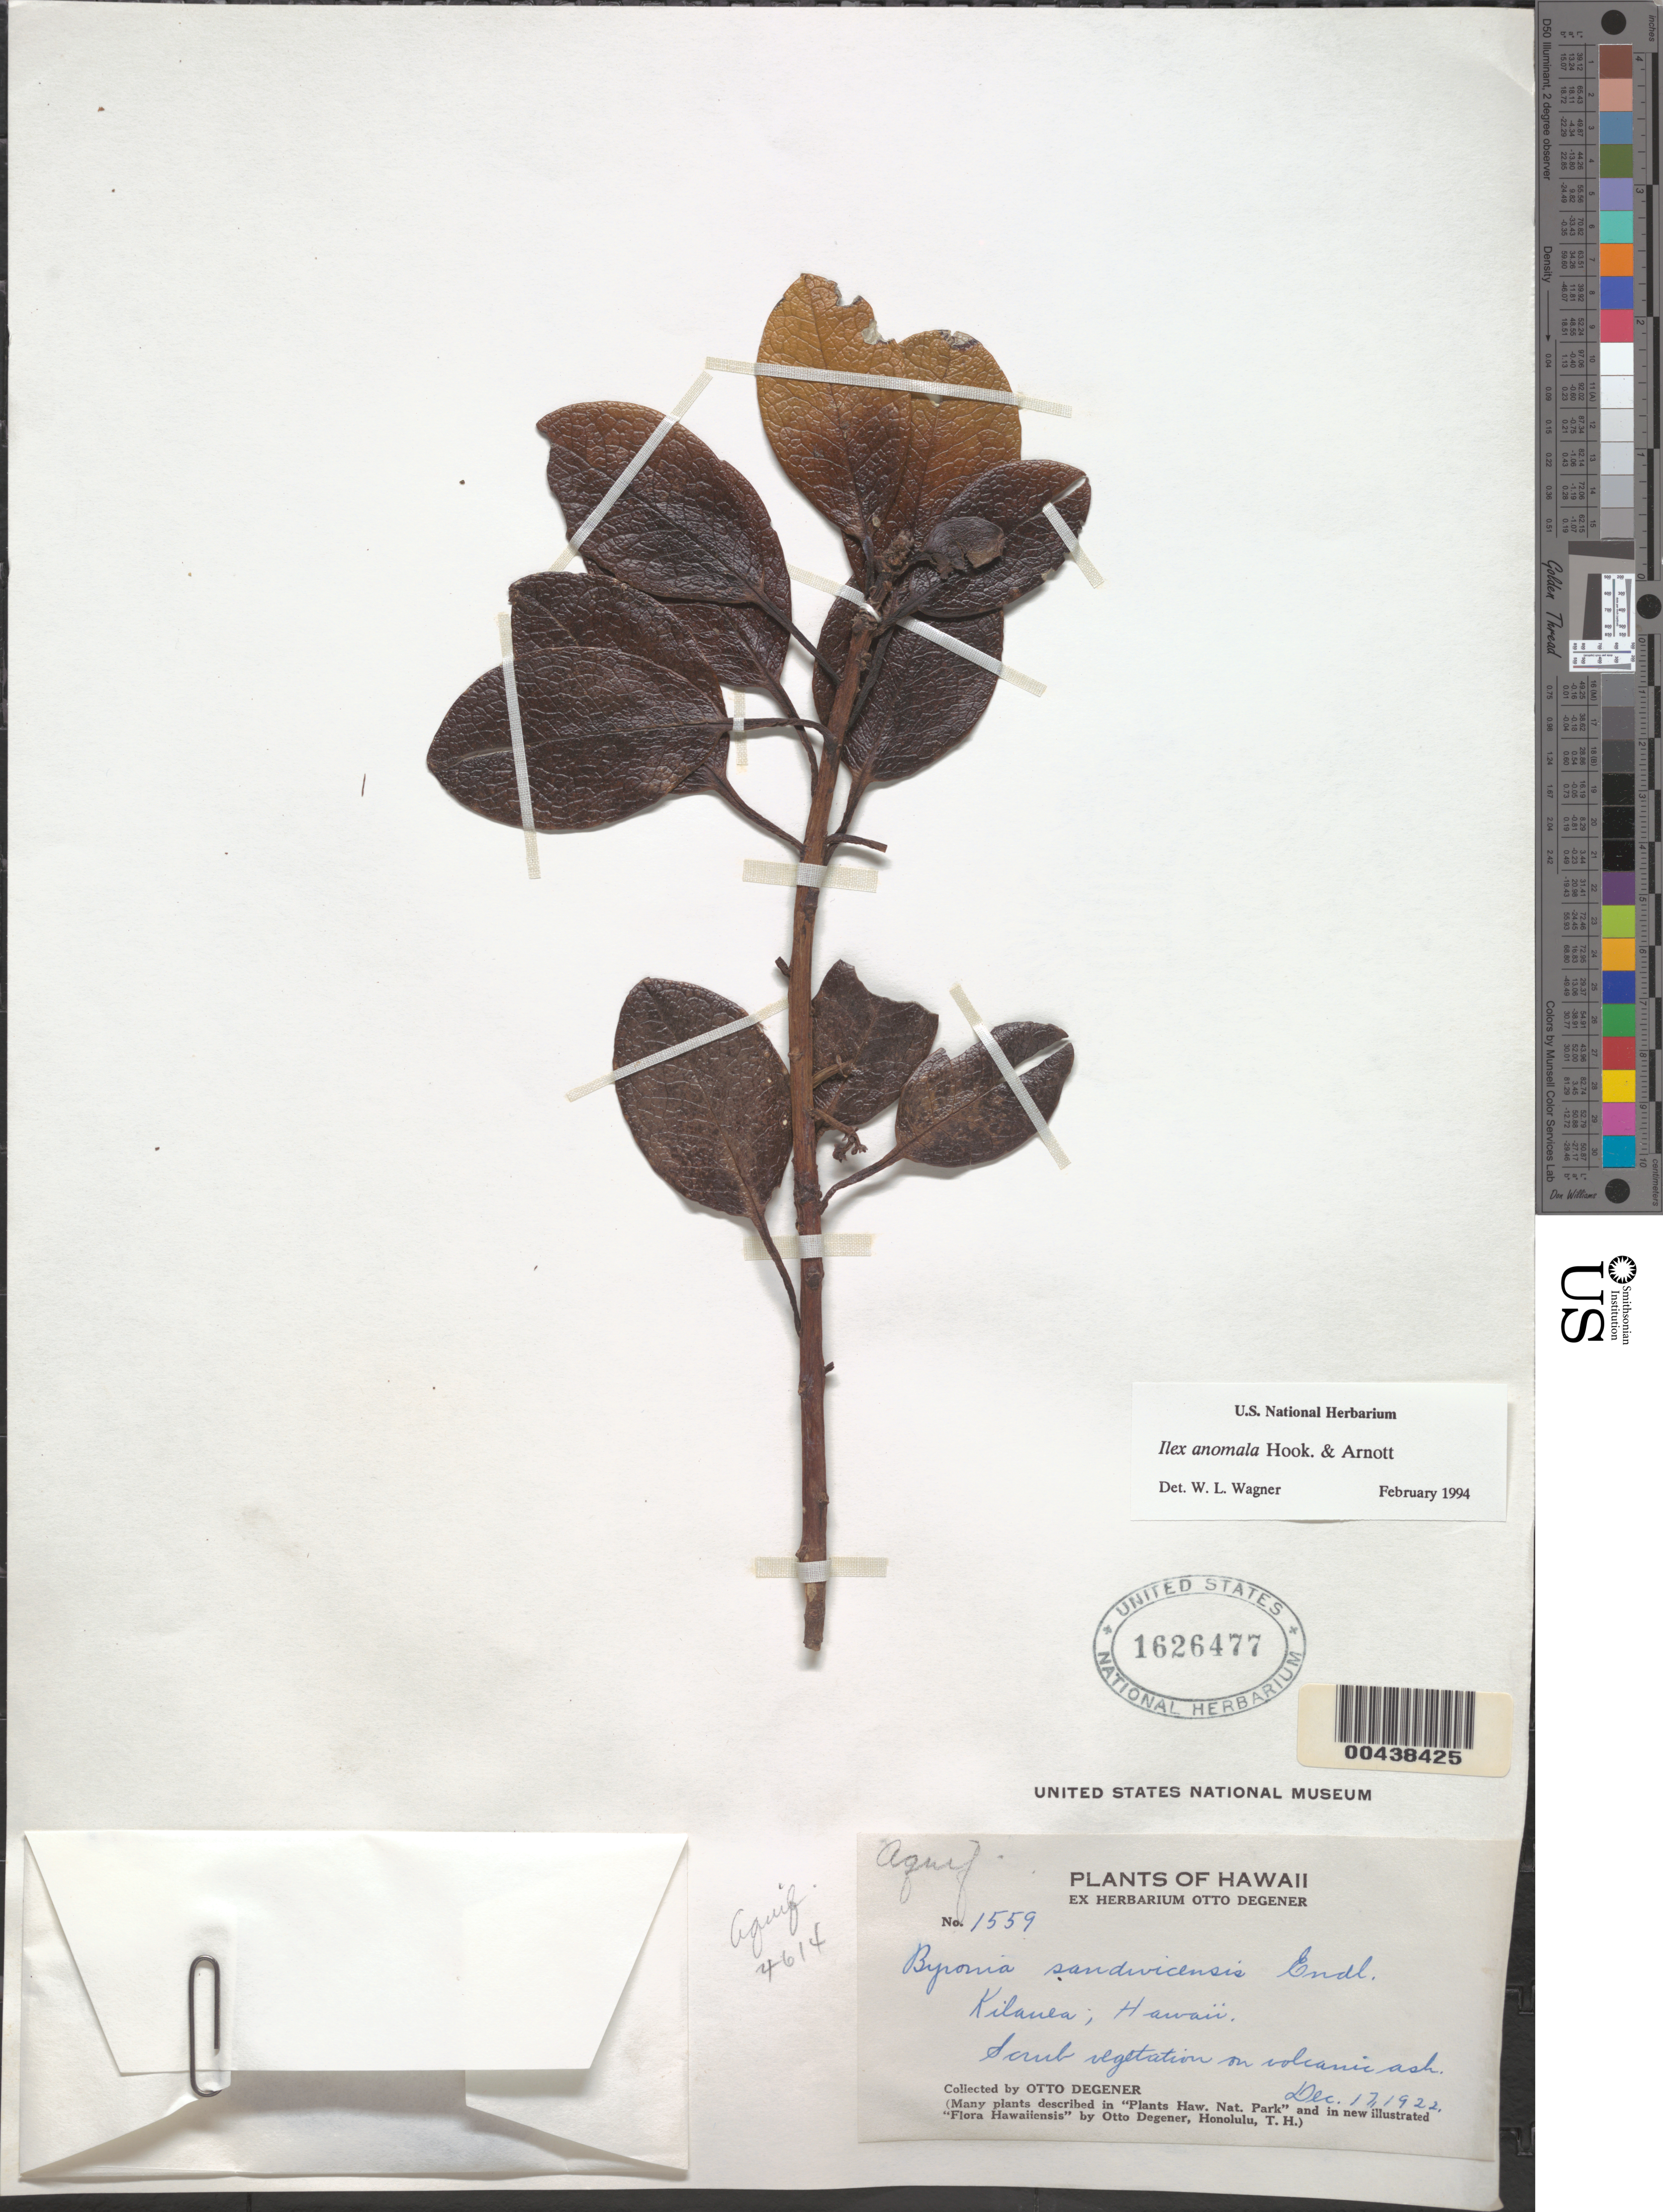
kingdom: Plantae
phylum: Tracheophyta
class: Magnoliopsida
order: Aquifoliales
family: Aquifoliaceae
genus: Ilex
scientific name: Ilex anomala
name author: Hook. & Arn.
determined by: Wagner, W. L., (BOT), Smithsonian Institution - National Museum of Natural History (UNITED STATES)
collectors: O. Degener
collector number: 1559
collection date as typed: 17 Dec 1922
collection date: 1922-12-17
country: United States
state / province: Hawaii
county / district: Honolulu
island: Oahu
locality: Kilauea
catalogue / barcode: US 1626477